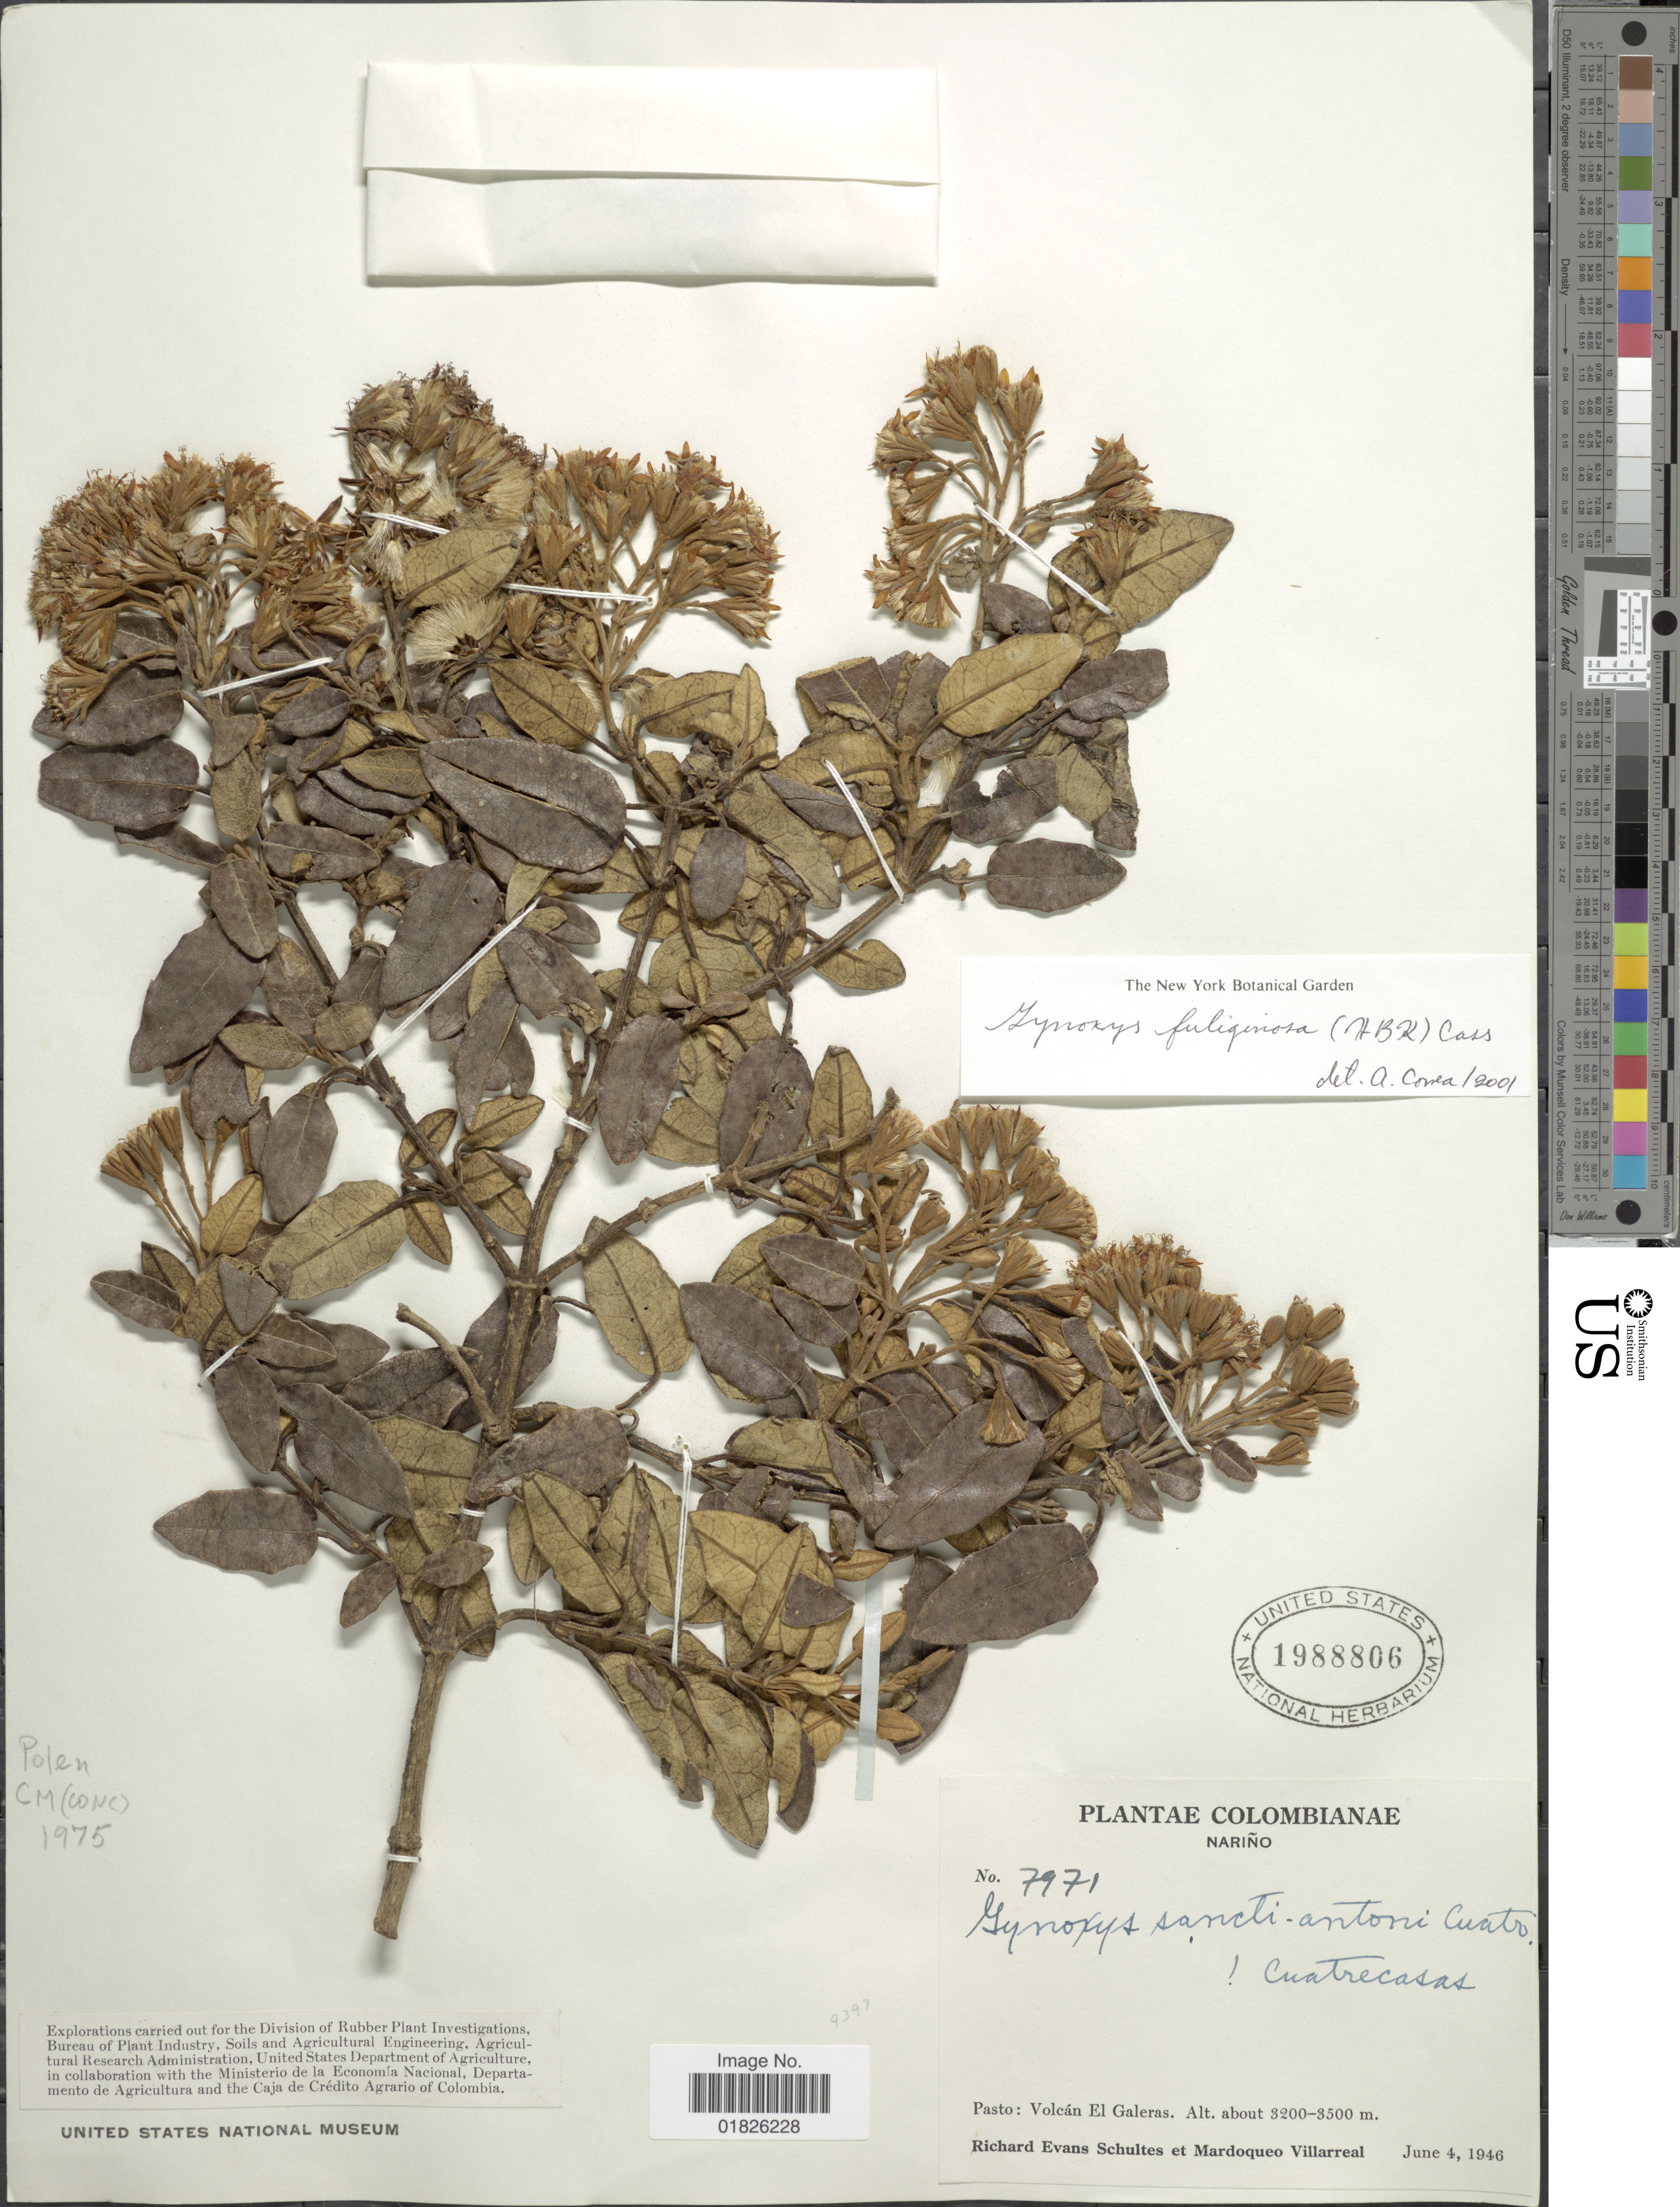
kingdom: Plantae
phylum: Tracheophyta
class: Magnoliopsida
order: Asterales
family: Asteraceae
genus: Gynoxys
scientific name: Gynoxys fuliginosa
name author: Cass.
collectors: R. E. Schultes & M. Villarreal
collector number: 7971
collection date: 1946-06-04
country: Colombia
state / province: Nariño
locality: Pasto: Volcan El Galeras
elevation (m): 3200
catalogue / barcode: US 1988806